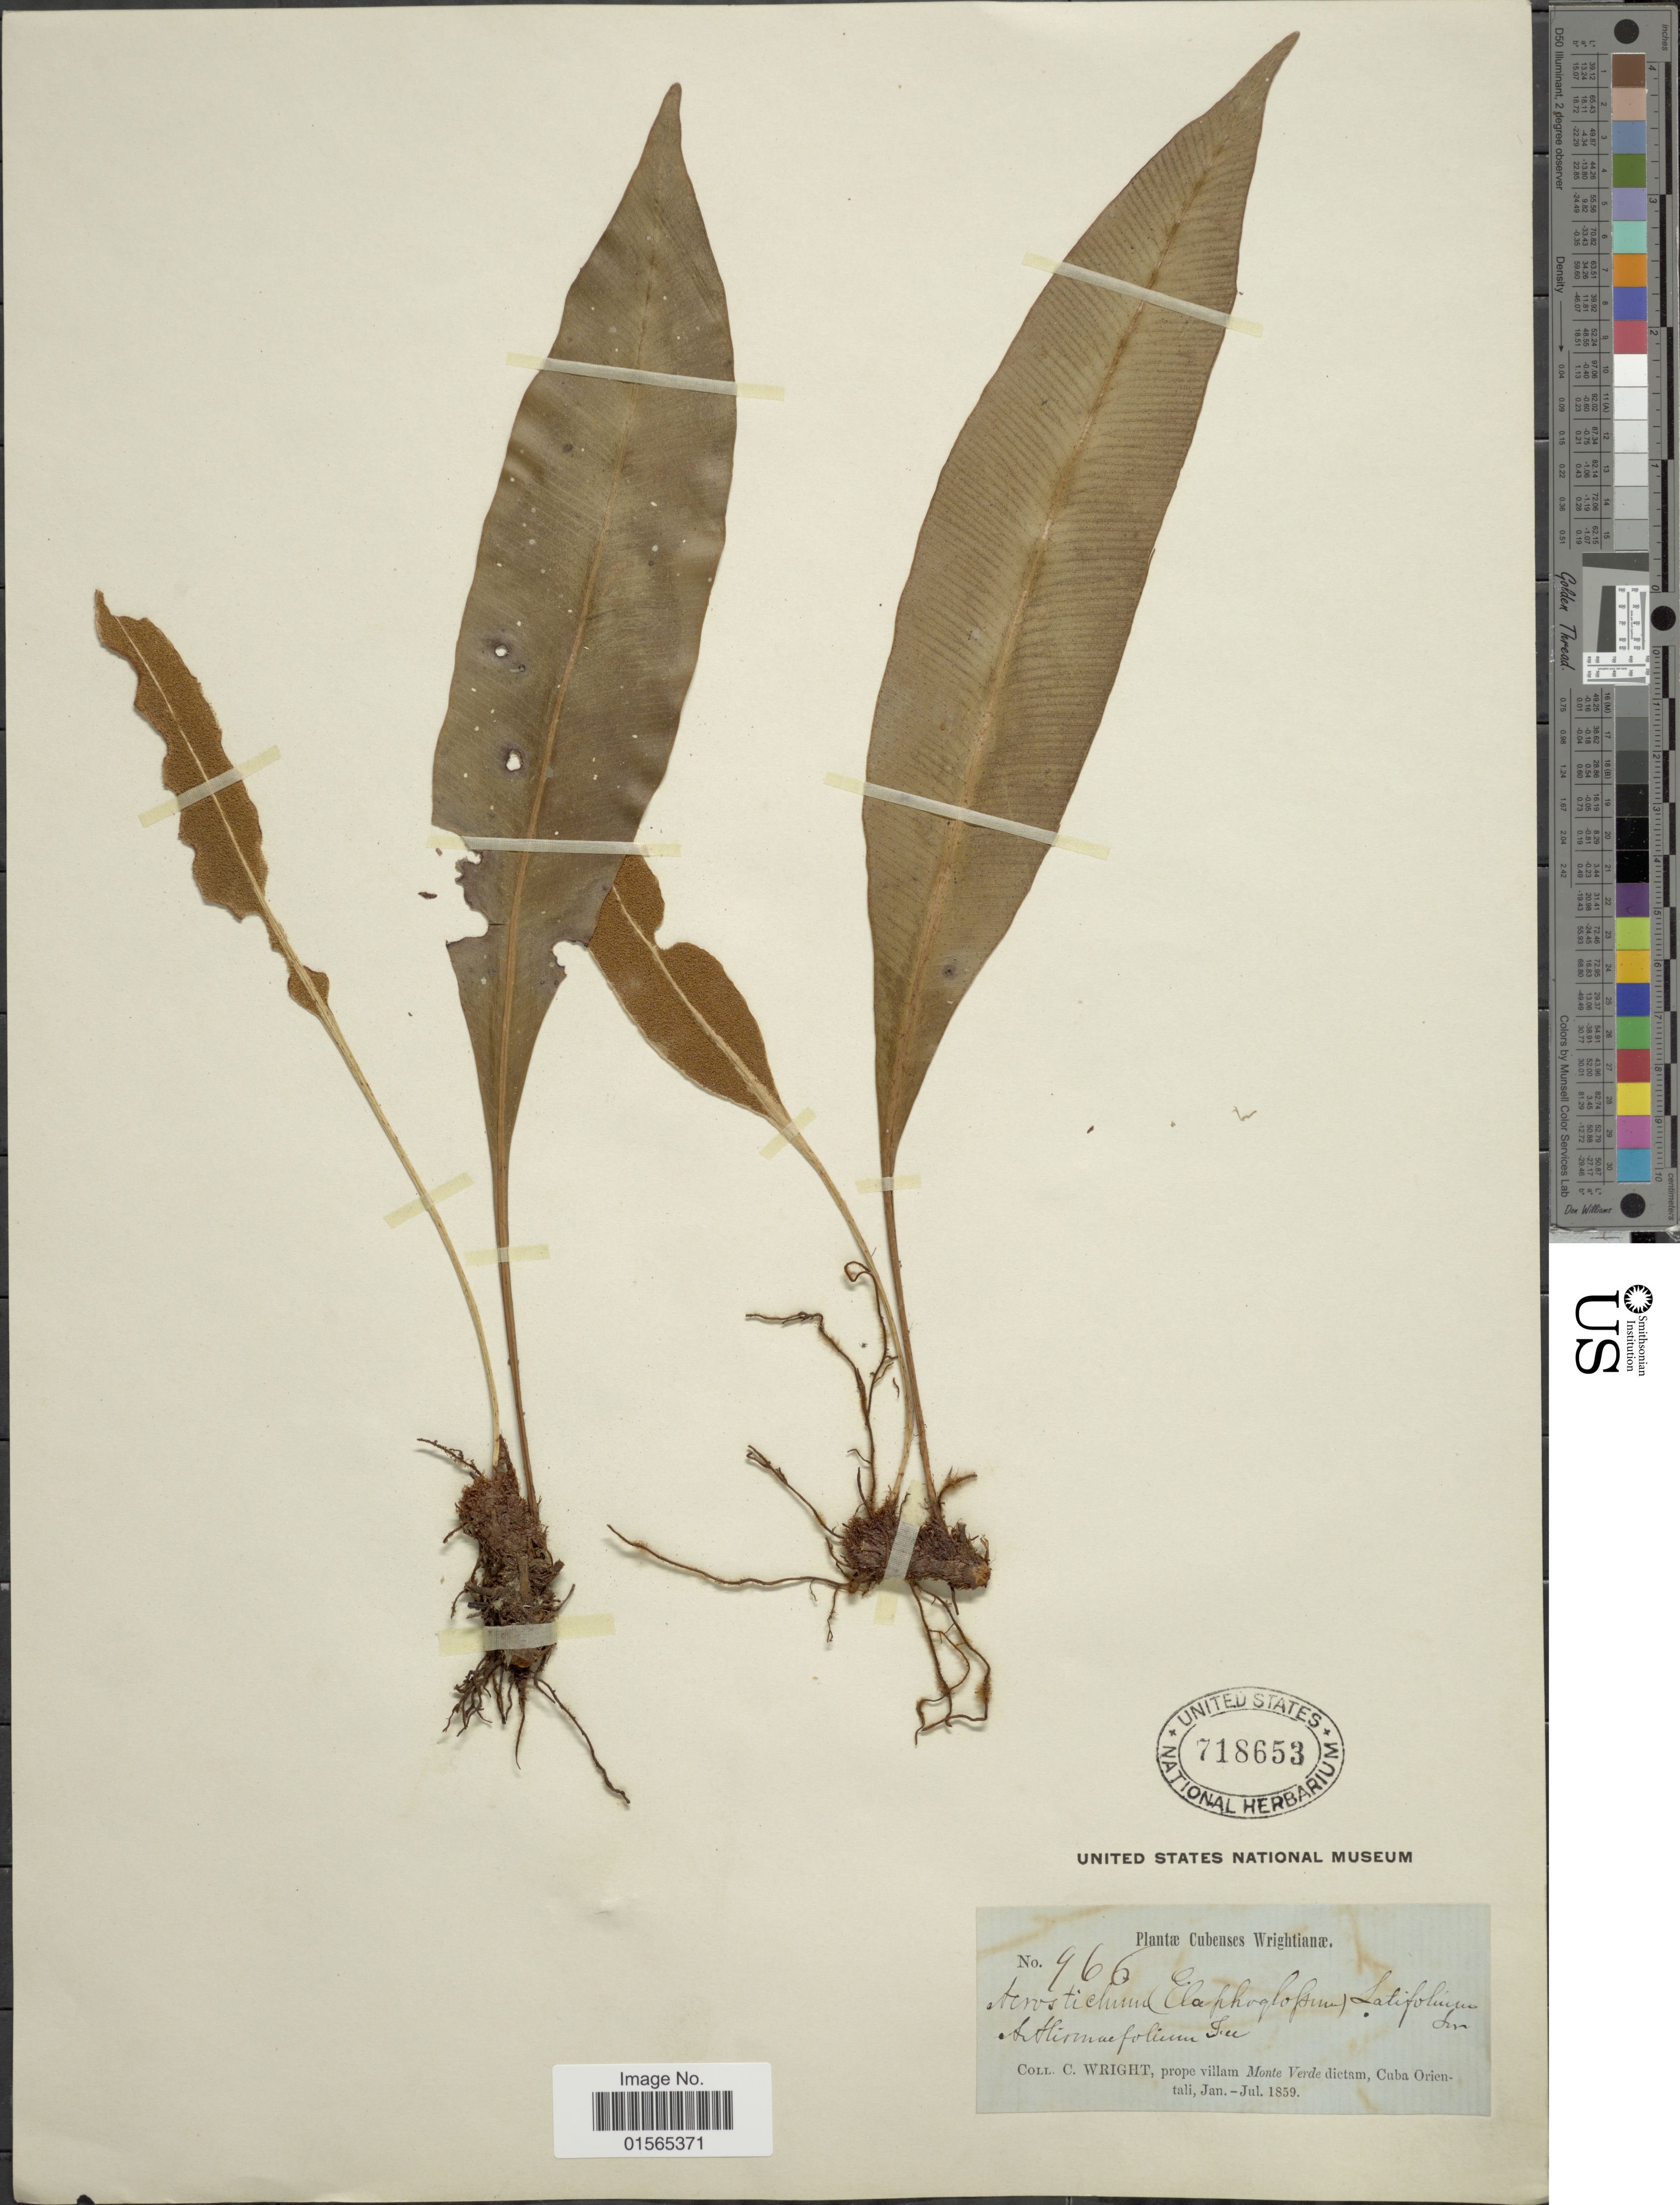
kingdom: Plantae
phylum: Tracheophyta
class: Polypodiopsida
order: Polypodiales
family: Dryopteridaceae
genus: Elaphoglossum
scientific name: Elaphoglossum firmum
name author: (Mett.) Urb.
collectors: C. Wright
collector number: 966*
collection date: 1859-01/1859-07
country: Cuba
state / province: Oriente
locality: Prope villam Monte Verde dictam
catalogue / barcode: US 718653